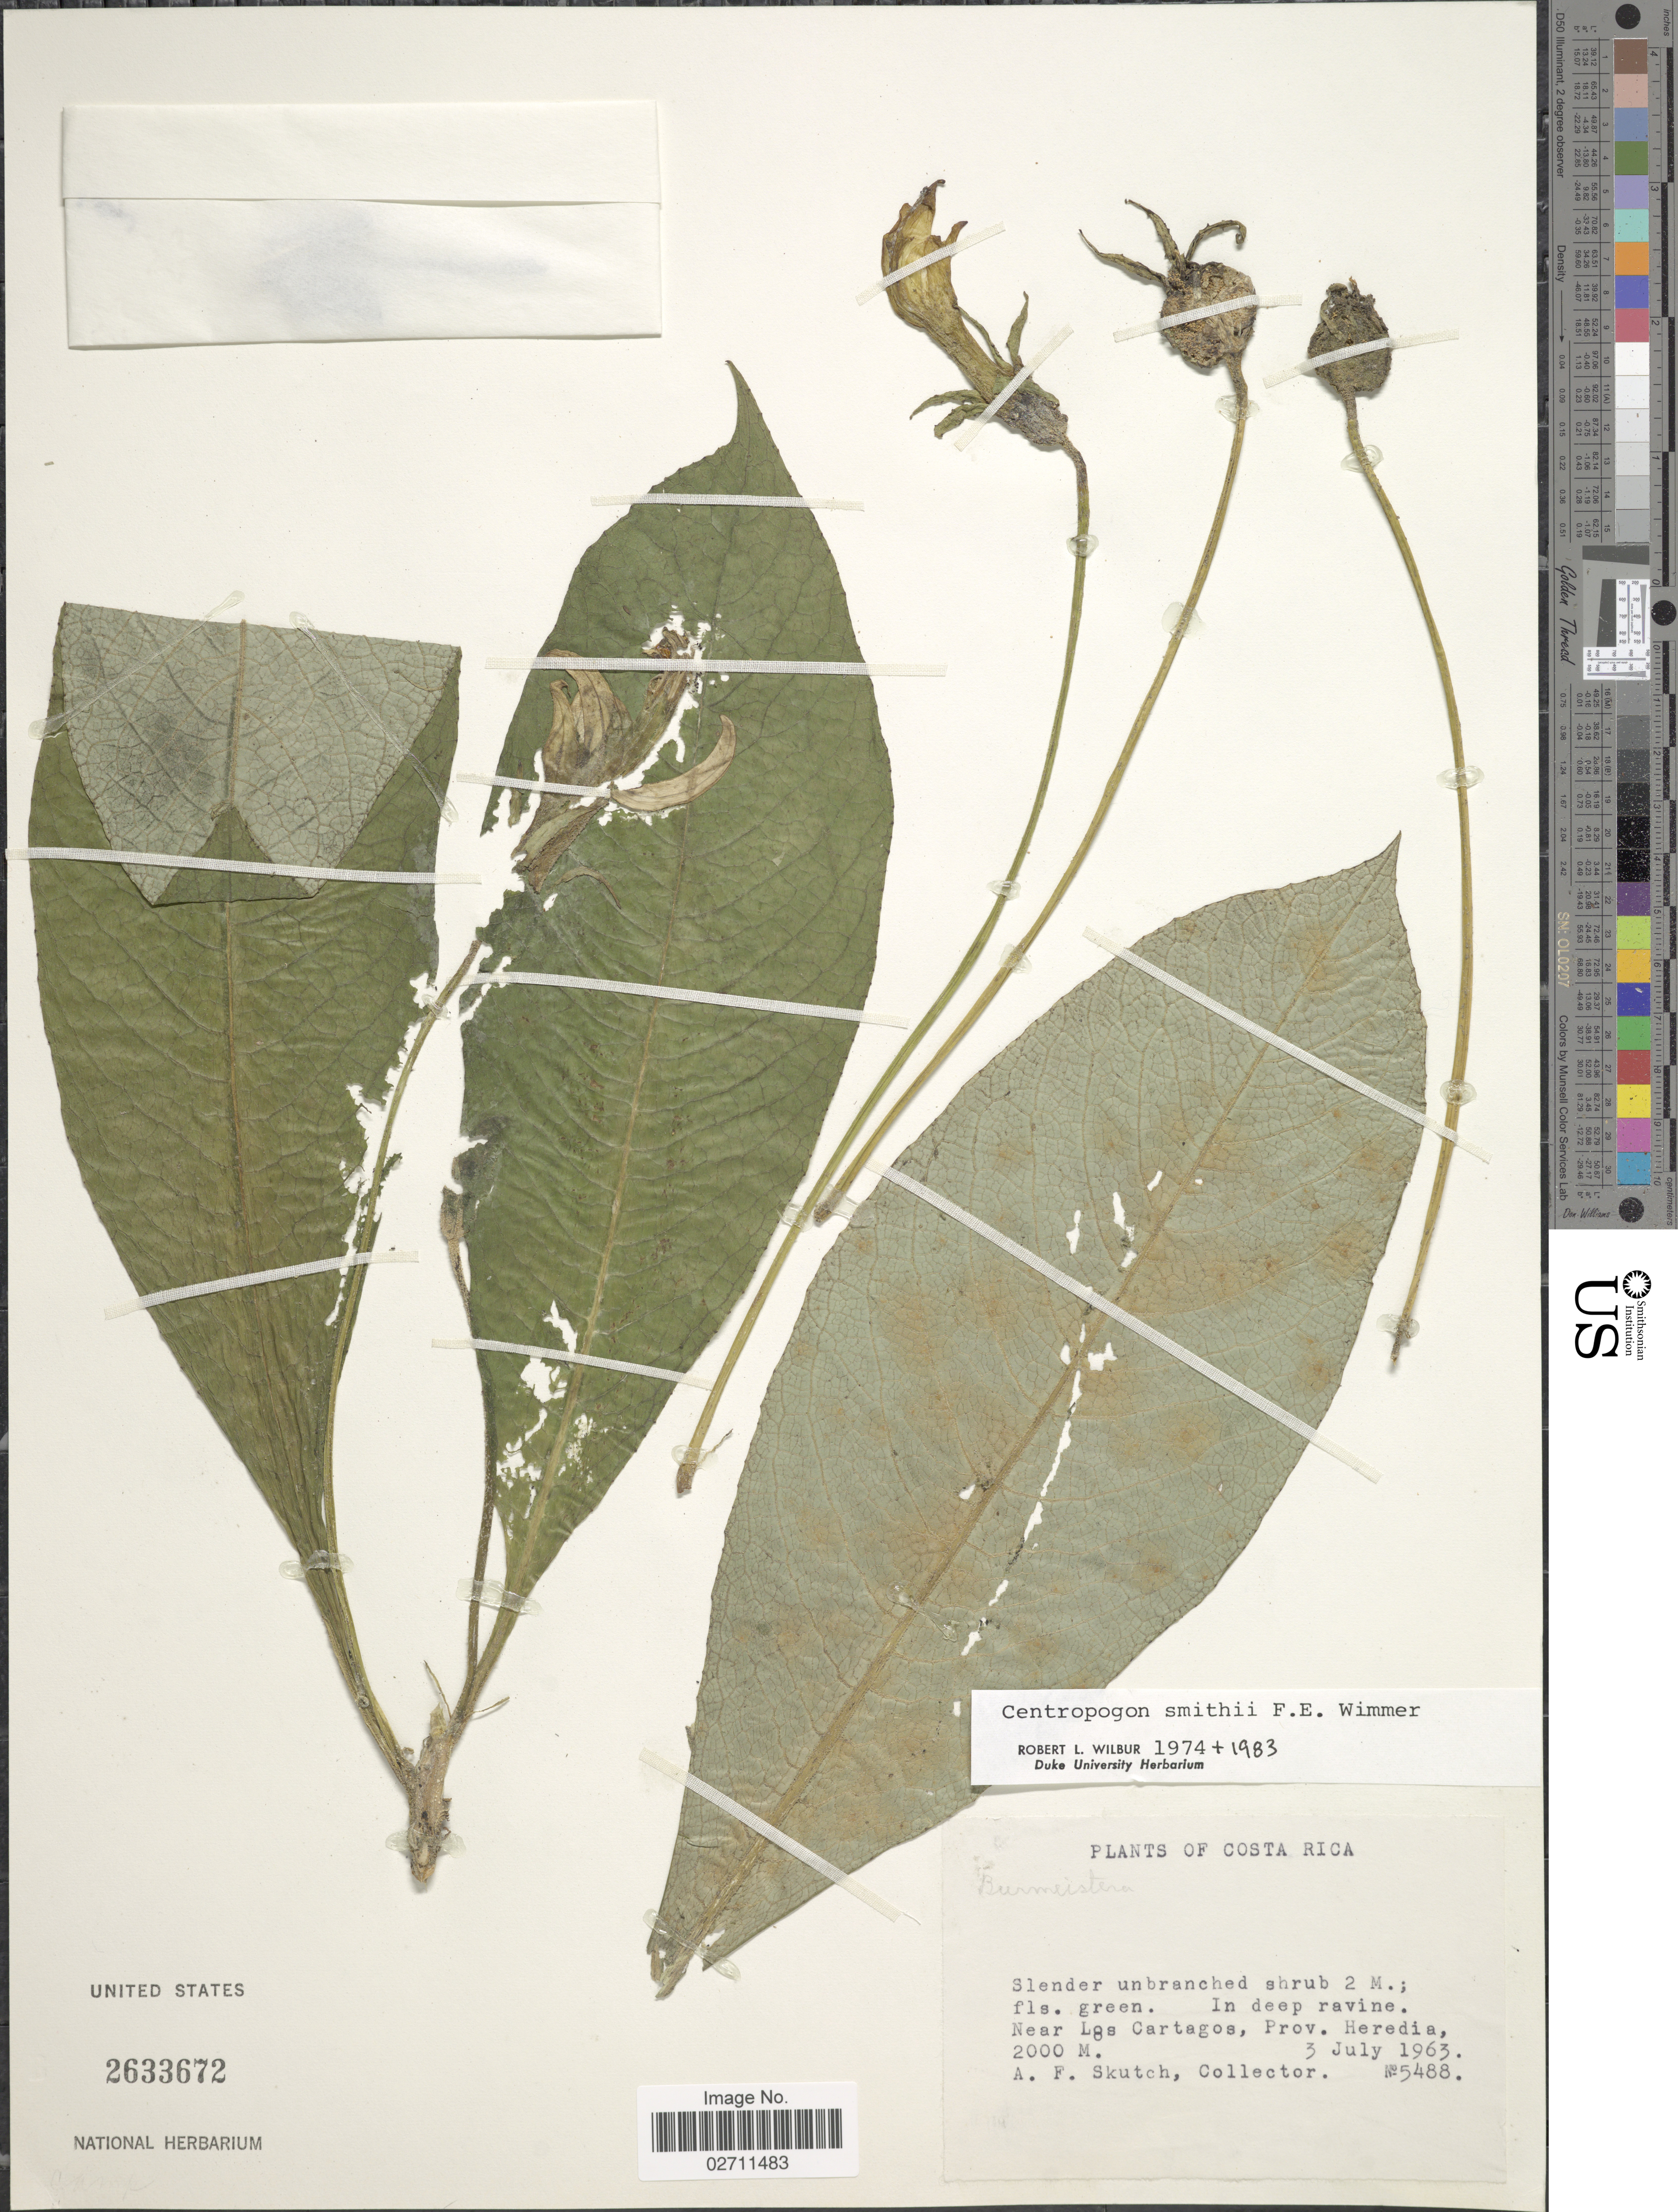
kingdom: Plantae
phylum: Tracheophyta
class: Magnoliopsida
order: Asterales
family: Campanulaceae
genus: Centropogon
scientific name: Centropogon smithii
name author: E. Wimm.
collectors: A. F. Skutch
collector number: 5488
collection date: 1963-07-03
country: Costa Rica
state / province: Heredia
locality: In deep ravine, near Los Cartagos.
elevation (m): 2000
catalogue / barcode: US 2633672